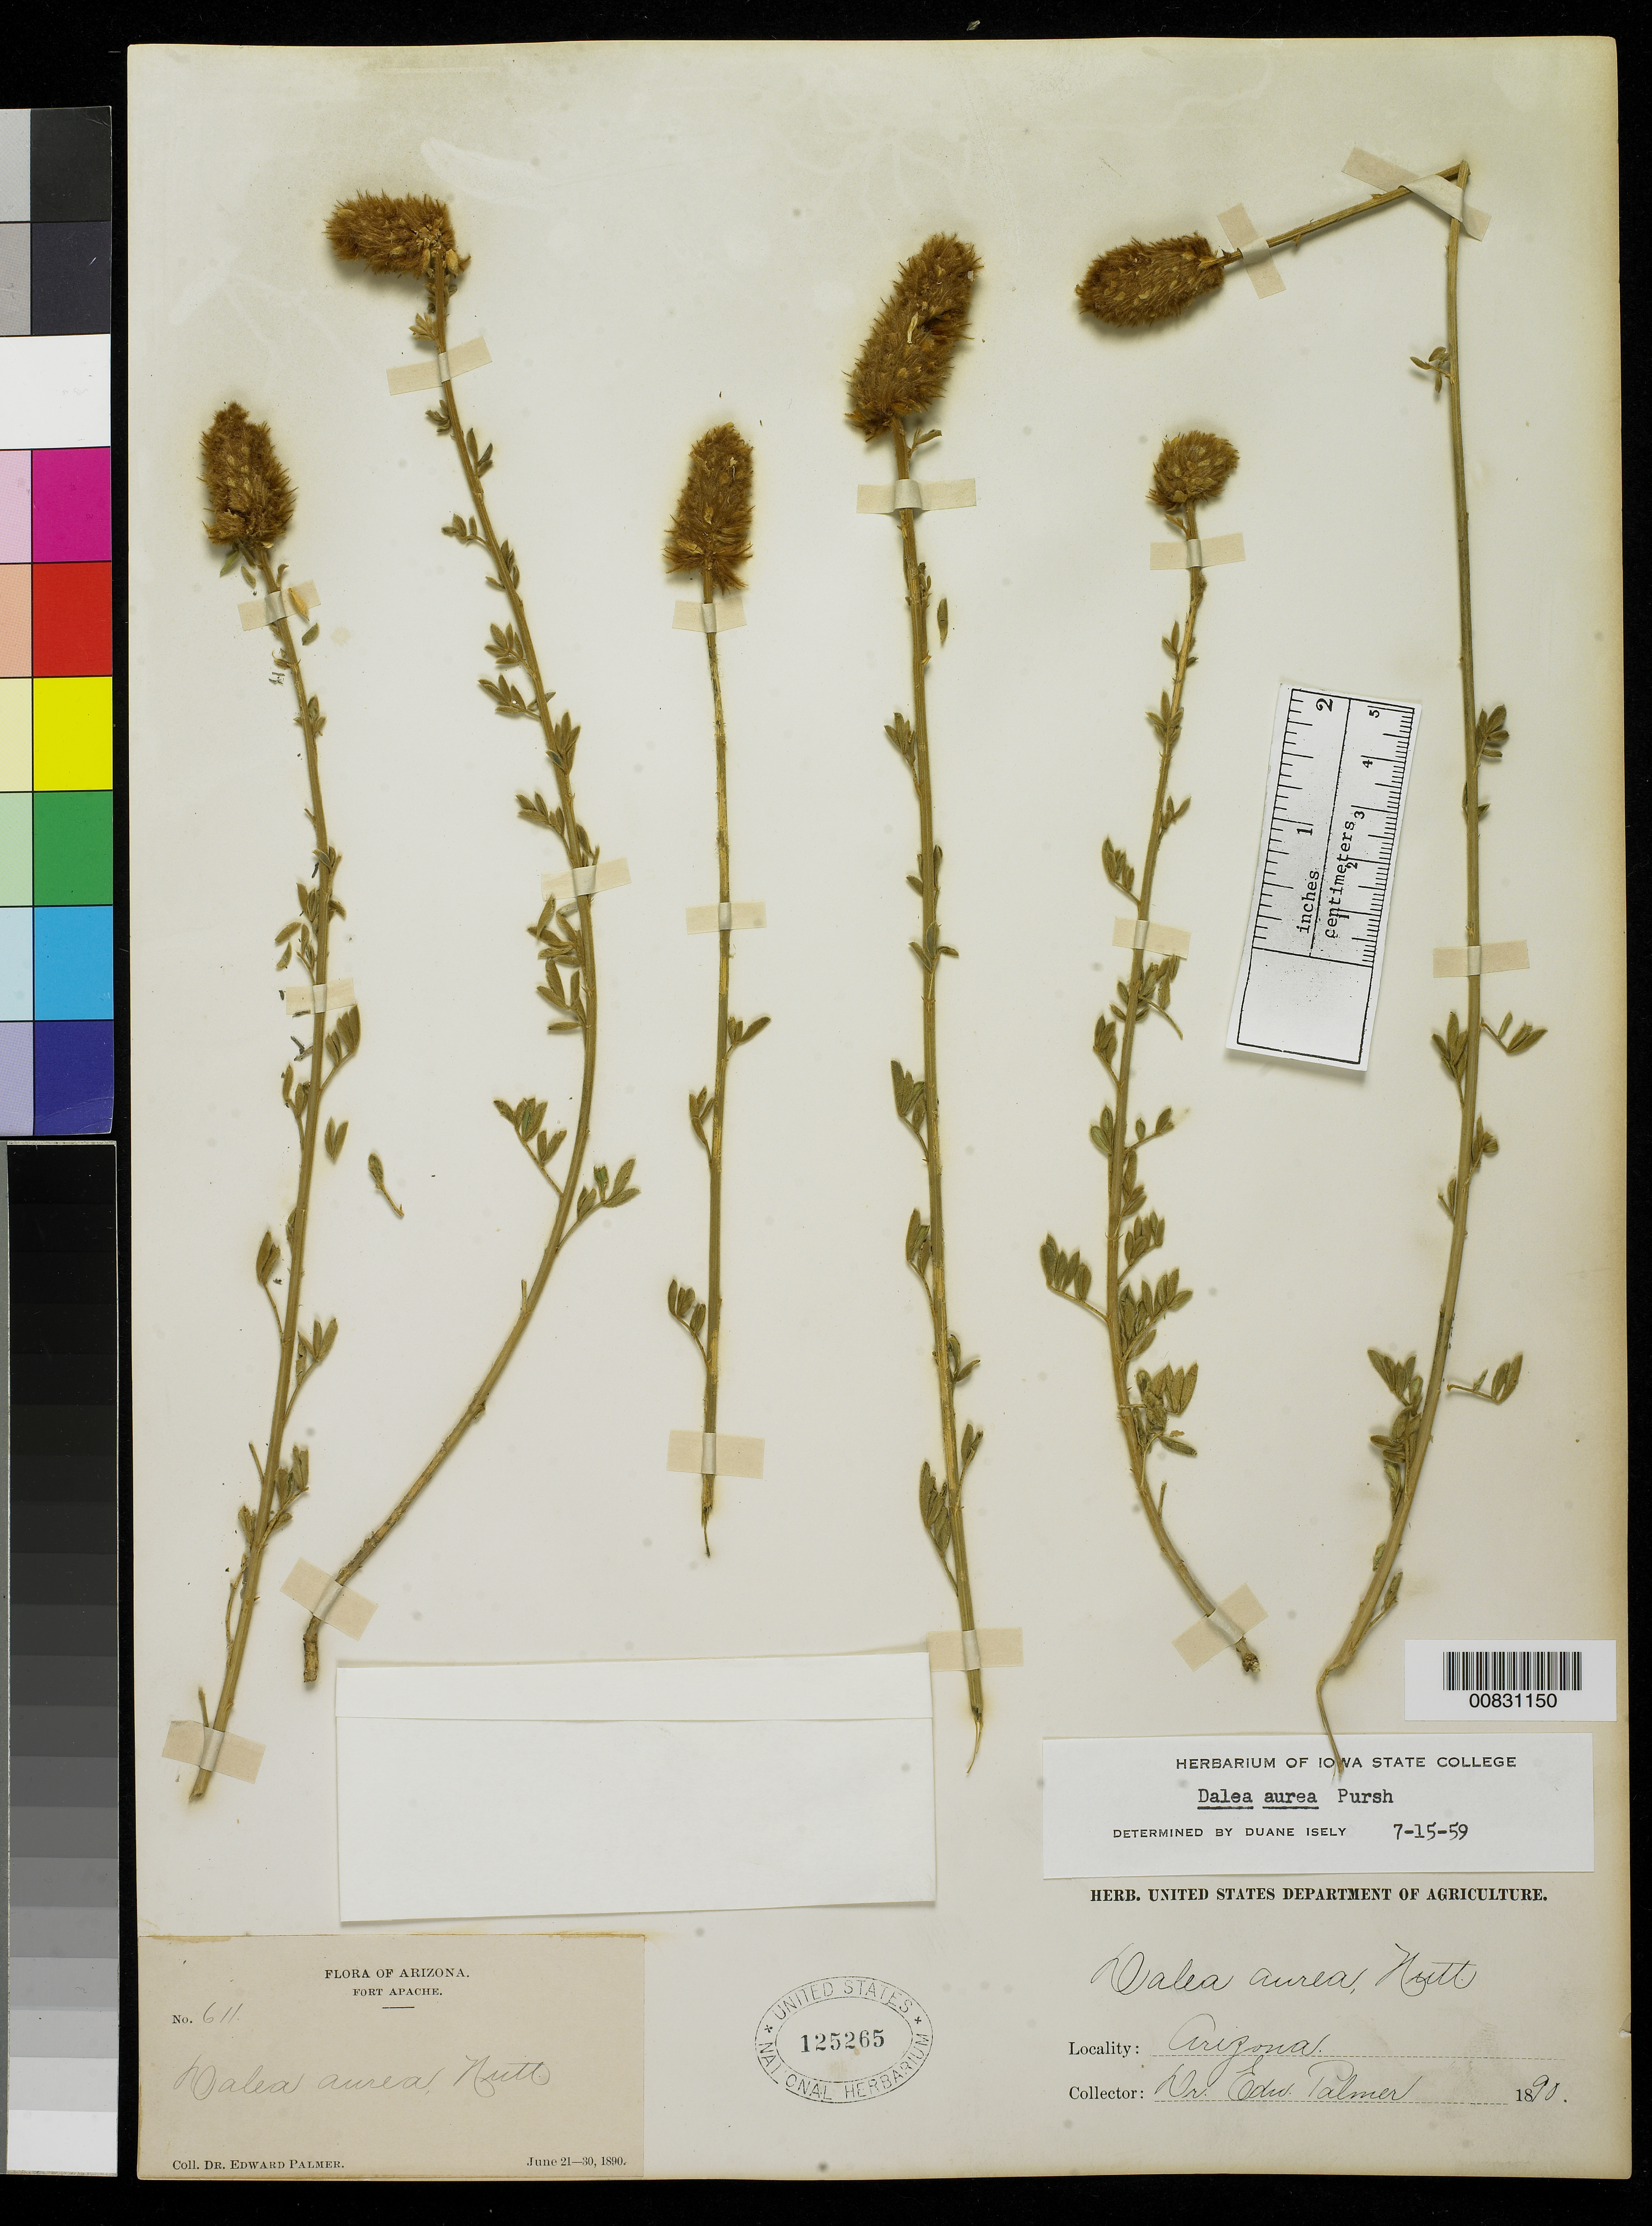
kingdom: Plantae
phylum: Tracheophyta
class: Magnoliopsida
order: Fabales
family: Fabaceae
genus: Dalea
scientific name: Dalea aurea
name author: Nutt. & Fraser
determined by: Isley, Duane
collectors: E. Palmer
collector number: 611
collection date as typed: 21 Jun 1890 to 30 Jun 1890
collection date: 1890-06-21/1890-06-30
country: United States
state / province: Arizona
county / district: Navajo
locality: Fort Apache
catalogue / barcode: US 125265